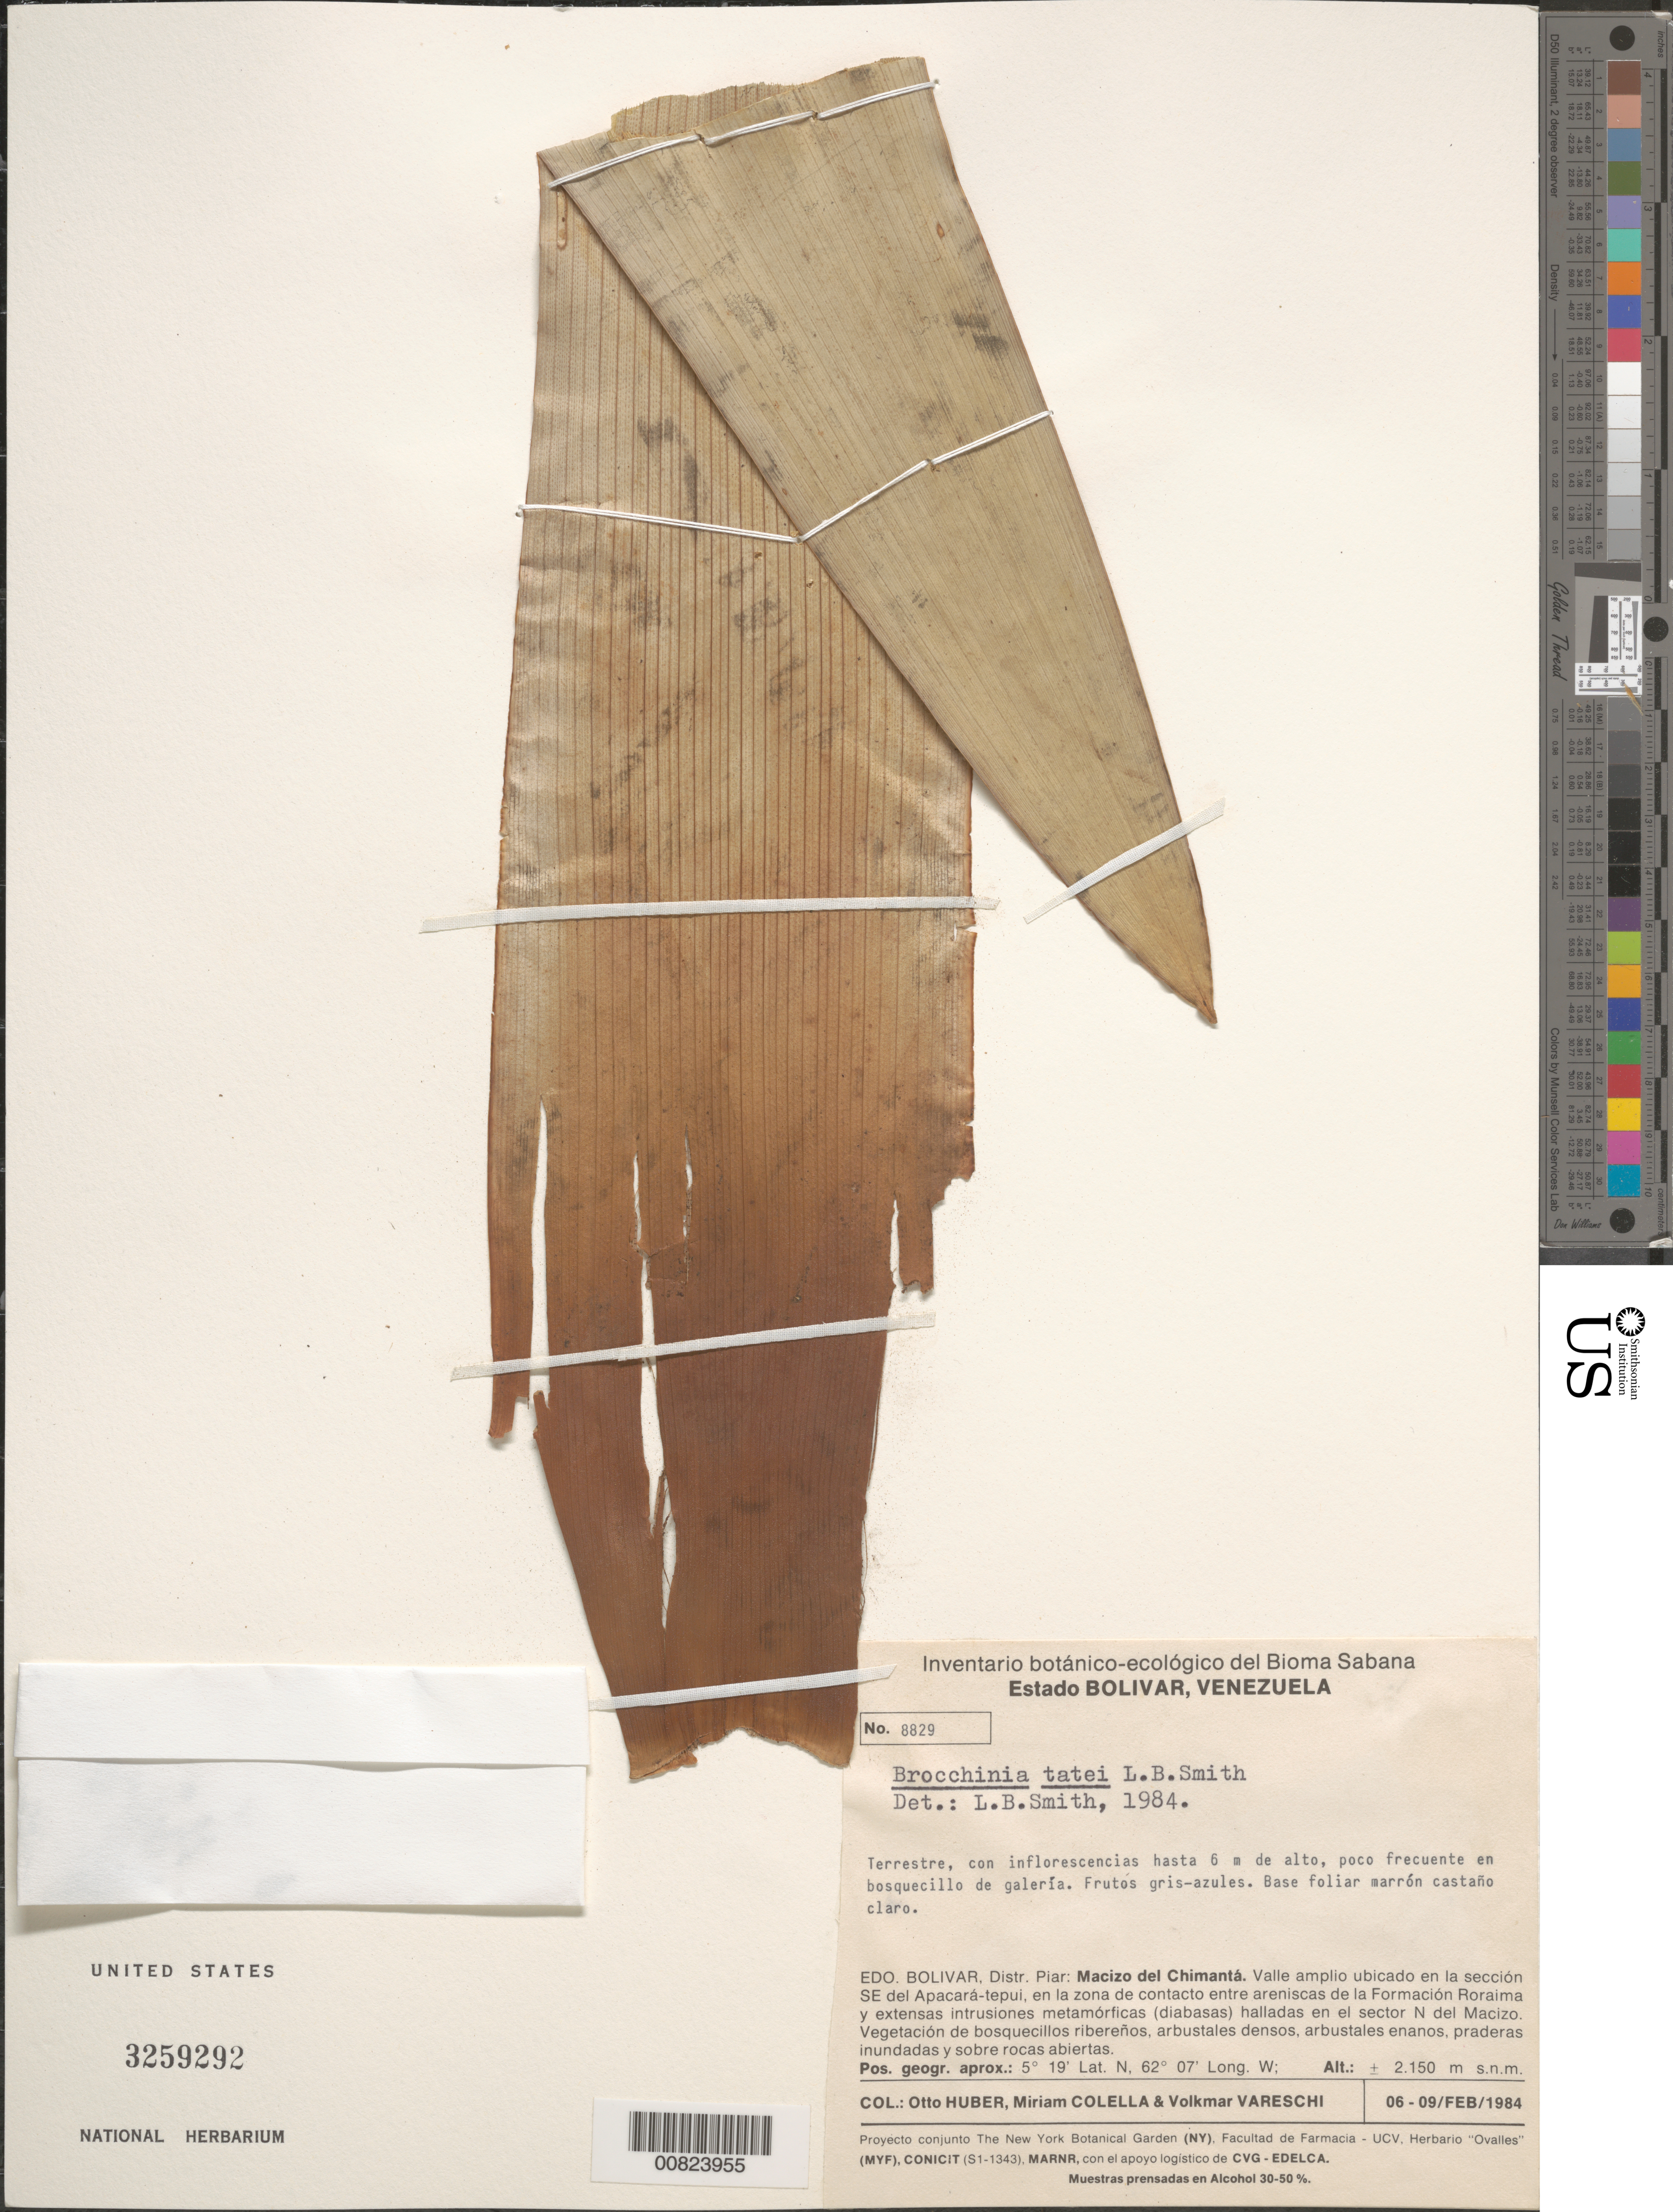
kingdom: Plantae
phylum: Tracheophyta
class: Liliopsida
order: Poales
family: Bromeliaceae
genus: Brocchinia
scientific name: Brocchinia tatei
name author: L.B. Sm.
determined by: Smith, Lyman B., (US), NMNH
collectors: O. Huber, M. Colella & V. Vareschi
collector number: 8829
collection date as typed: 6-Feb-84 to 9-Feb-84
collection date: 1984-02-06/1984-02-09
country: Venezuela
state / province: Bolívar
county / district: Piar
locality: Macizo del Chimantá, sector SE del Apacará-tepuí; entre areniscas de la Formacion Roraima y el sector N del Macizo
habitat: Bosquecillo de galeria;valle amplio;vegetación de bosquecillos ribereños,arbustales densos,arbustales enanos,praderas inundadas y sobre rocas abiertas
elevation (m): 2150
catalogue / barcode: US 3259292